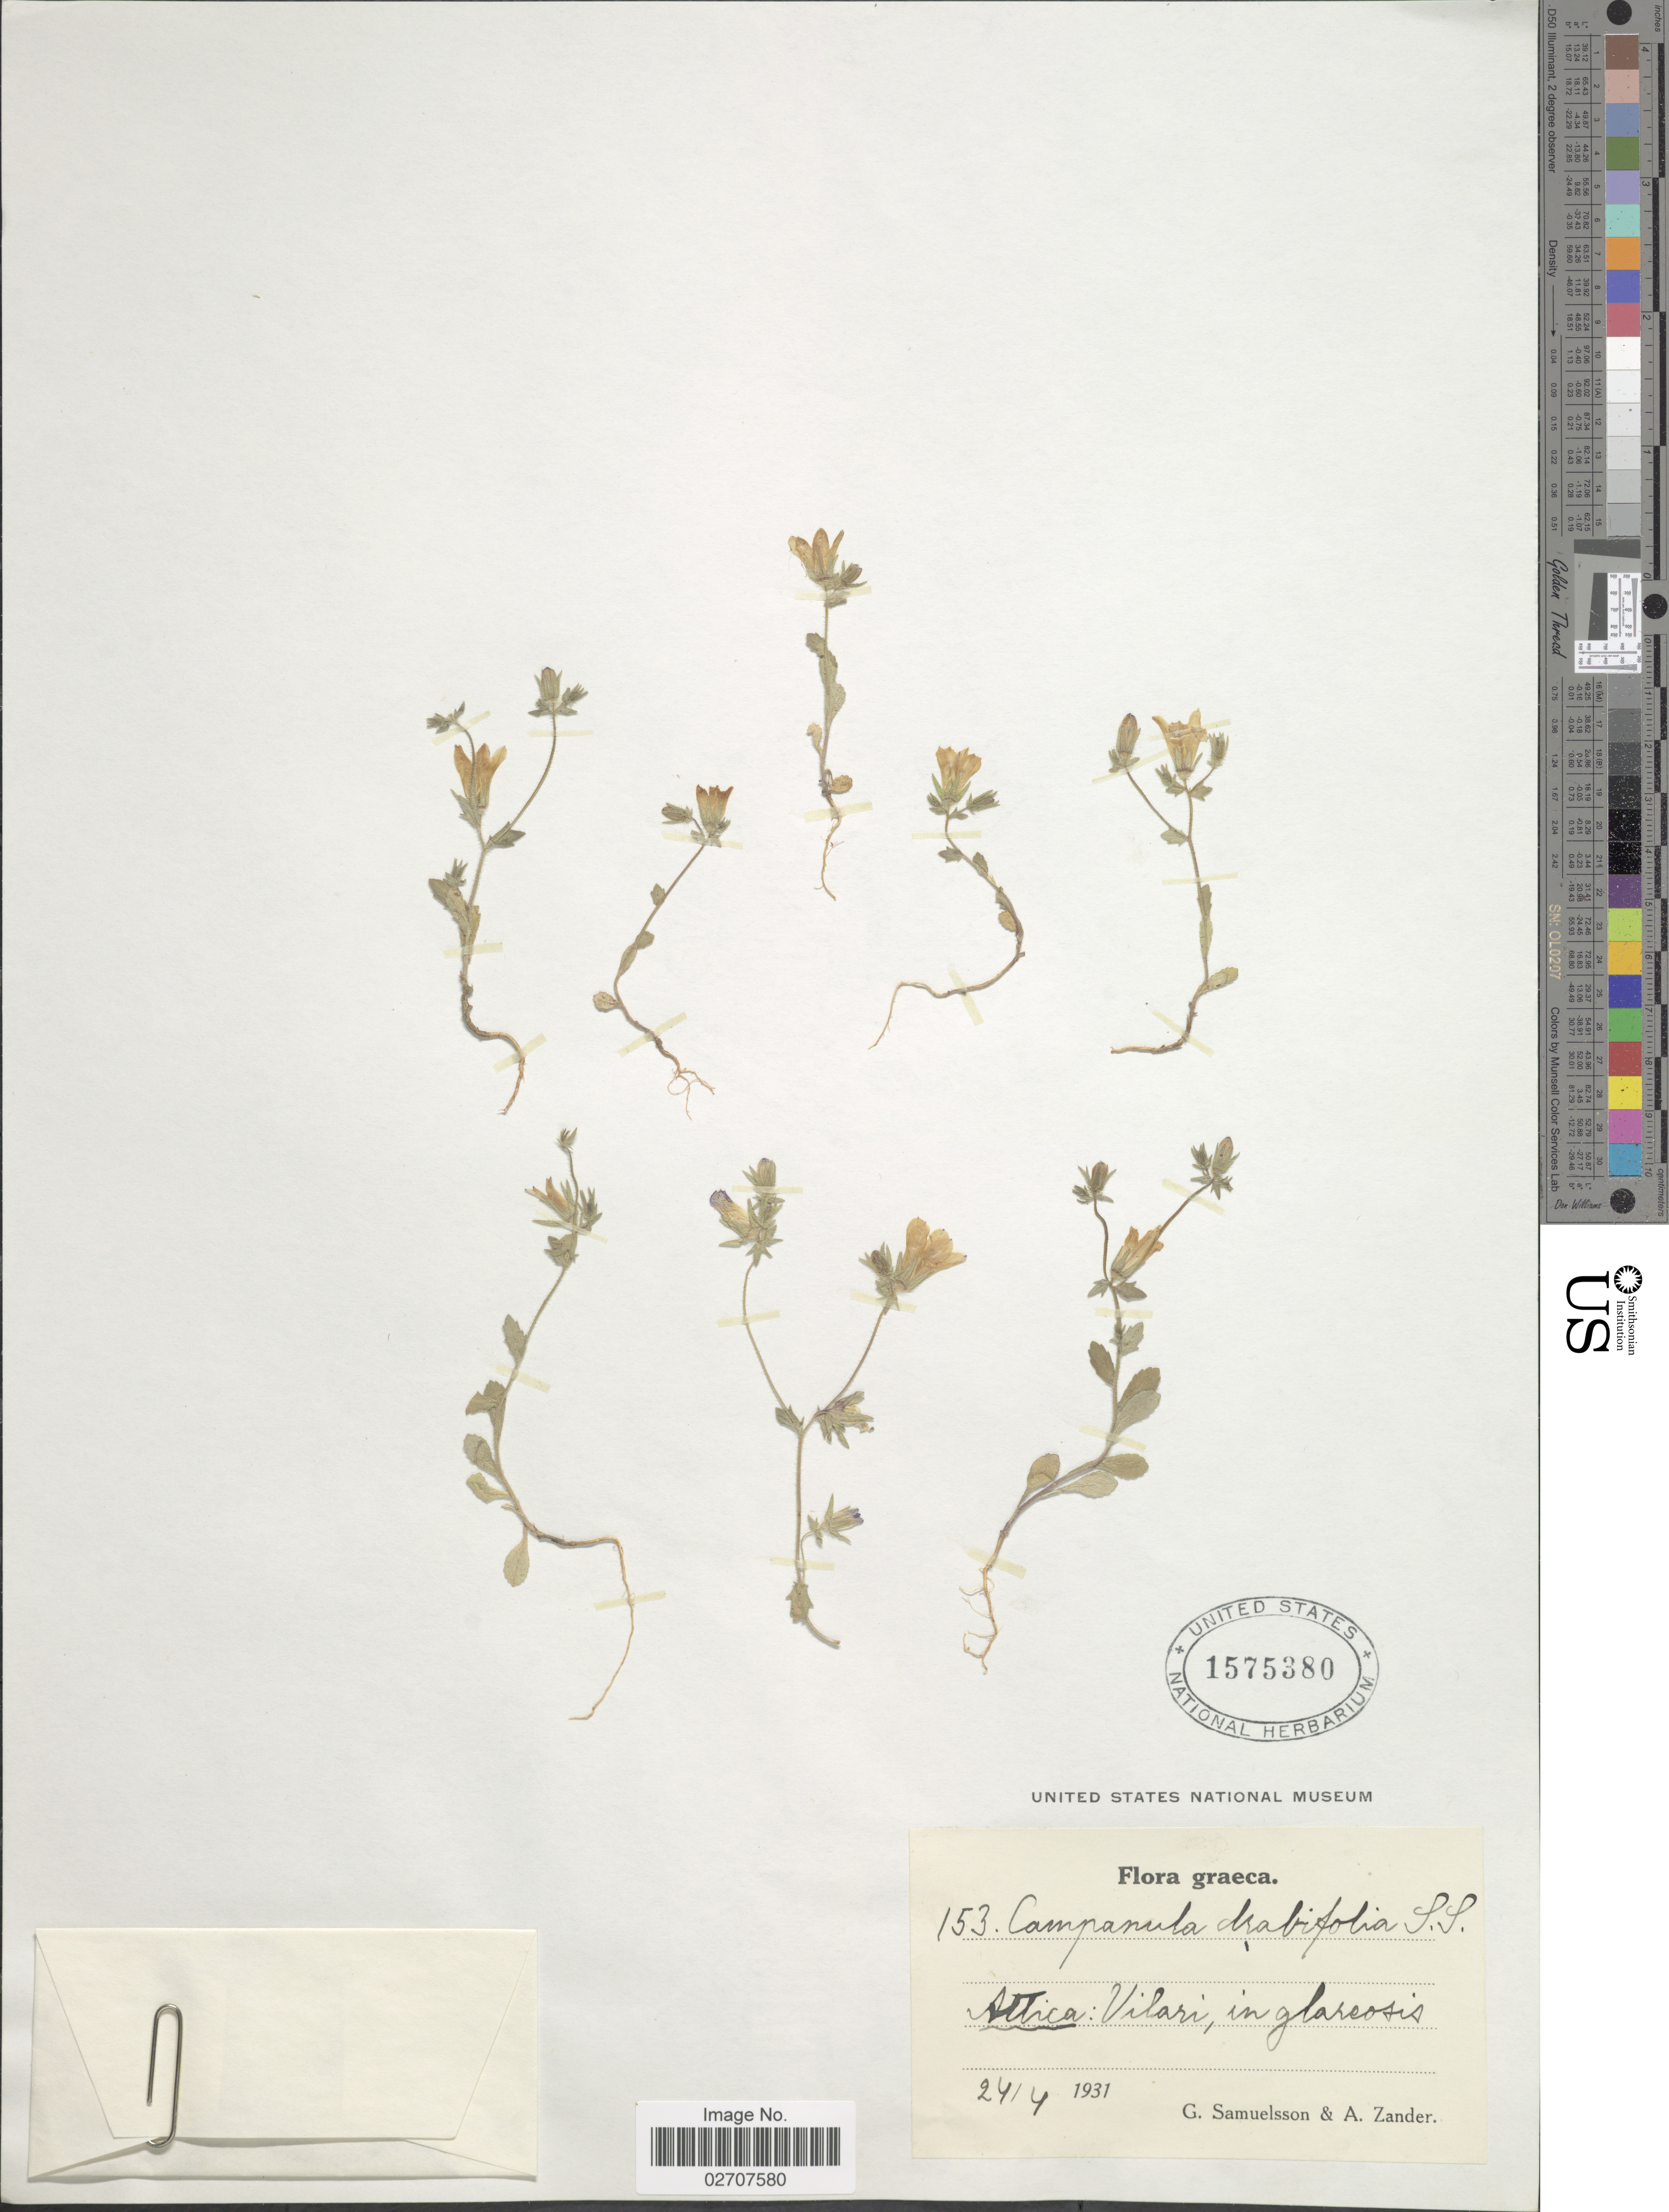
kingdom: Plantae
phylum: Tracheophyta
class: Magnoliopsida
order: Asterales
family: Campanulaceae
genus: Campanula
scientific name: Campanula drabifolia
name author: Sm.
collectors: G. Samuelsson & A. Zander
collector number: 153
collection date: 1931-04-24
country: Greece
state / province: Attica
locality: Graeca: Vilari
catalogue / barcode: US 1575380